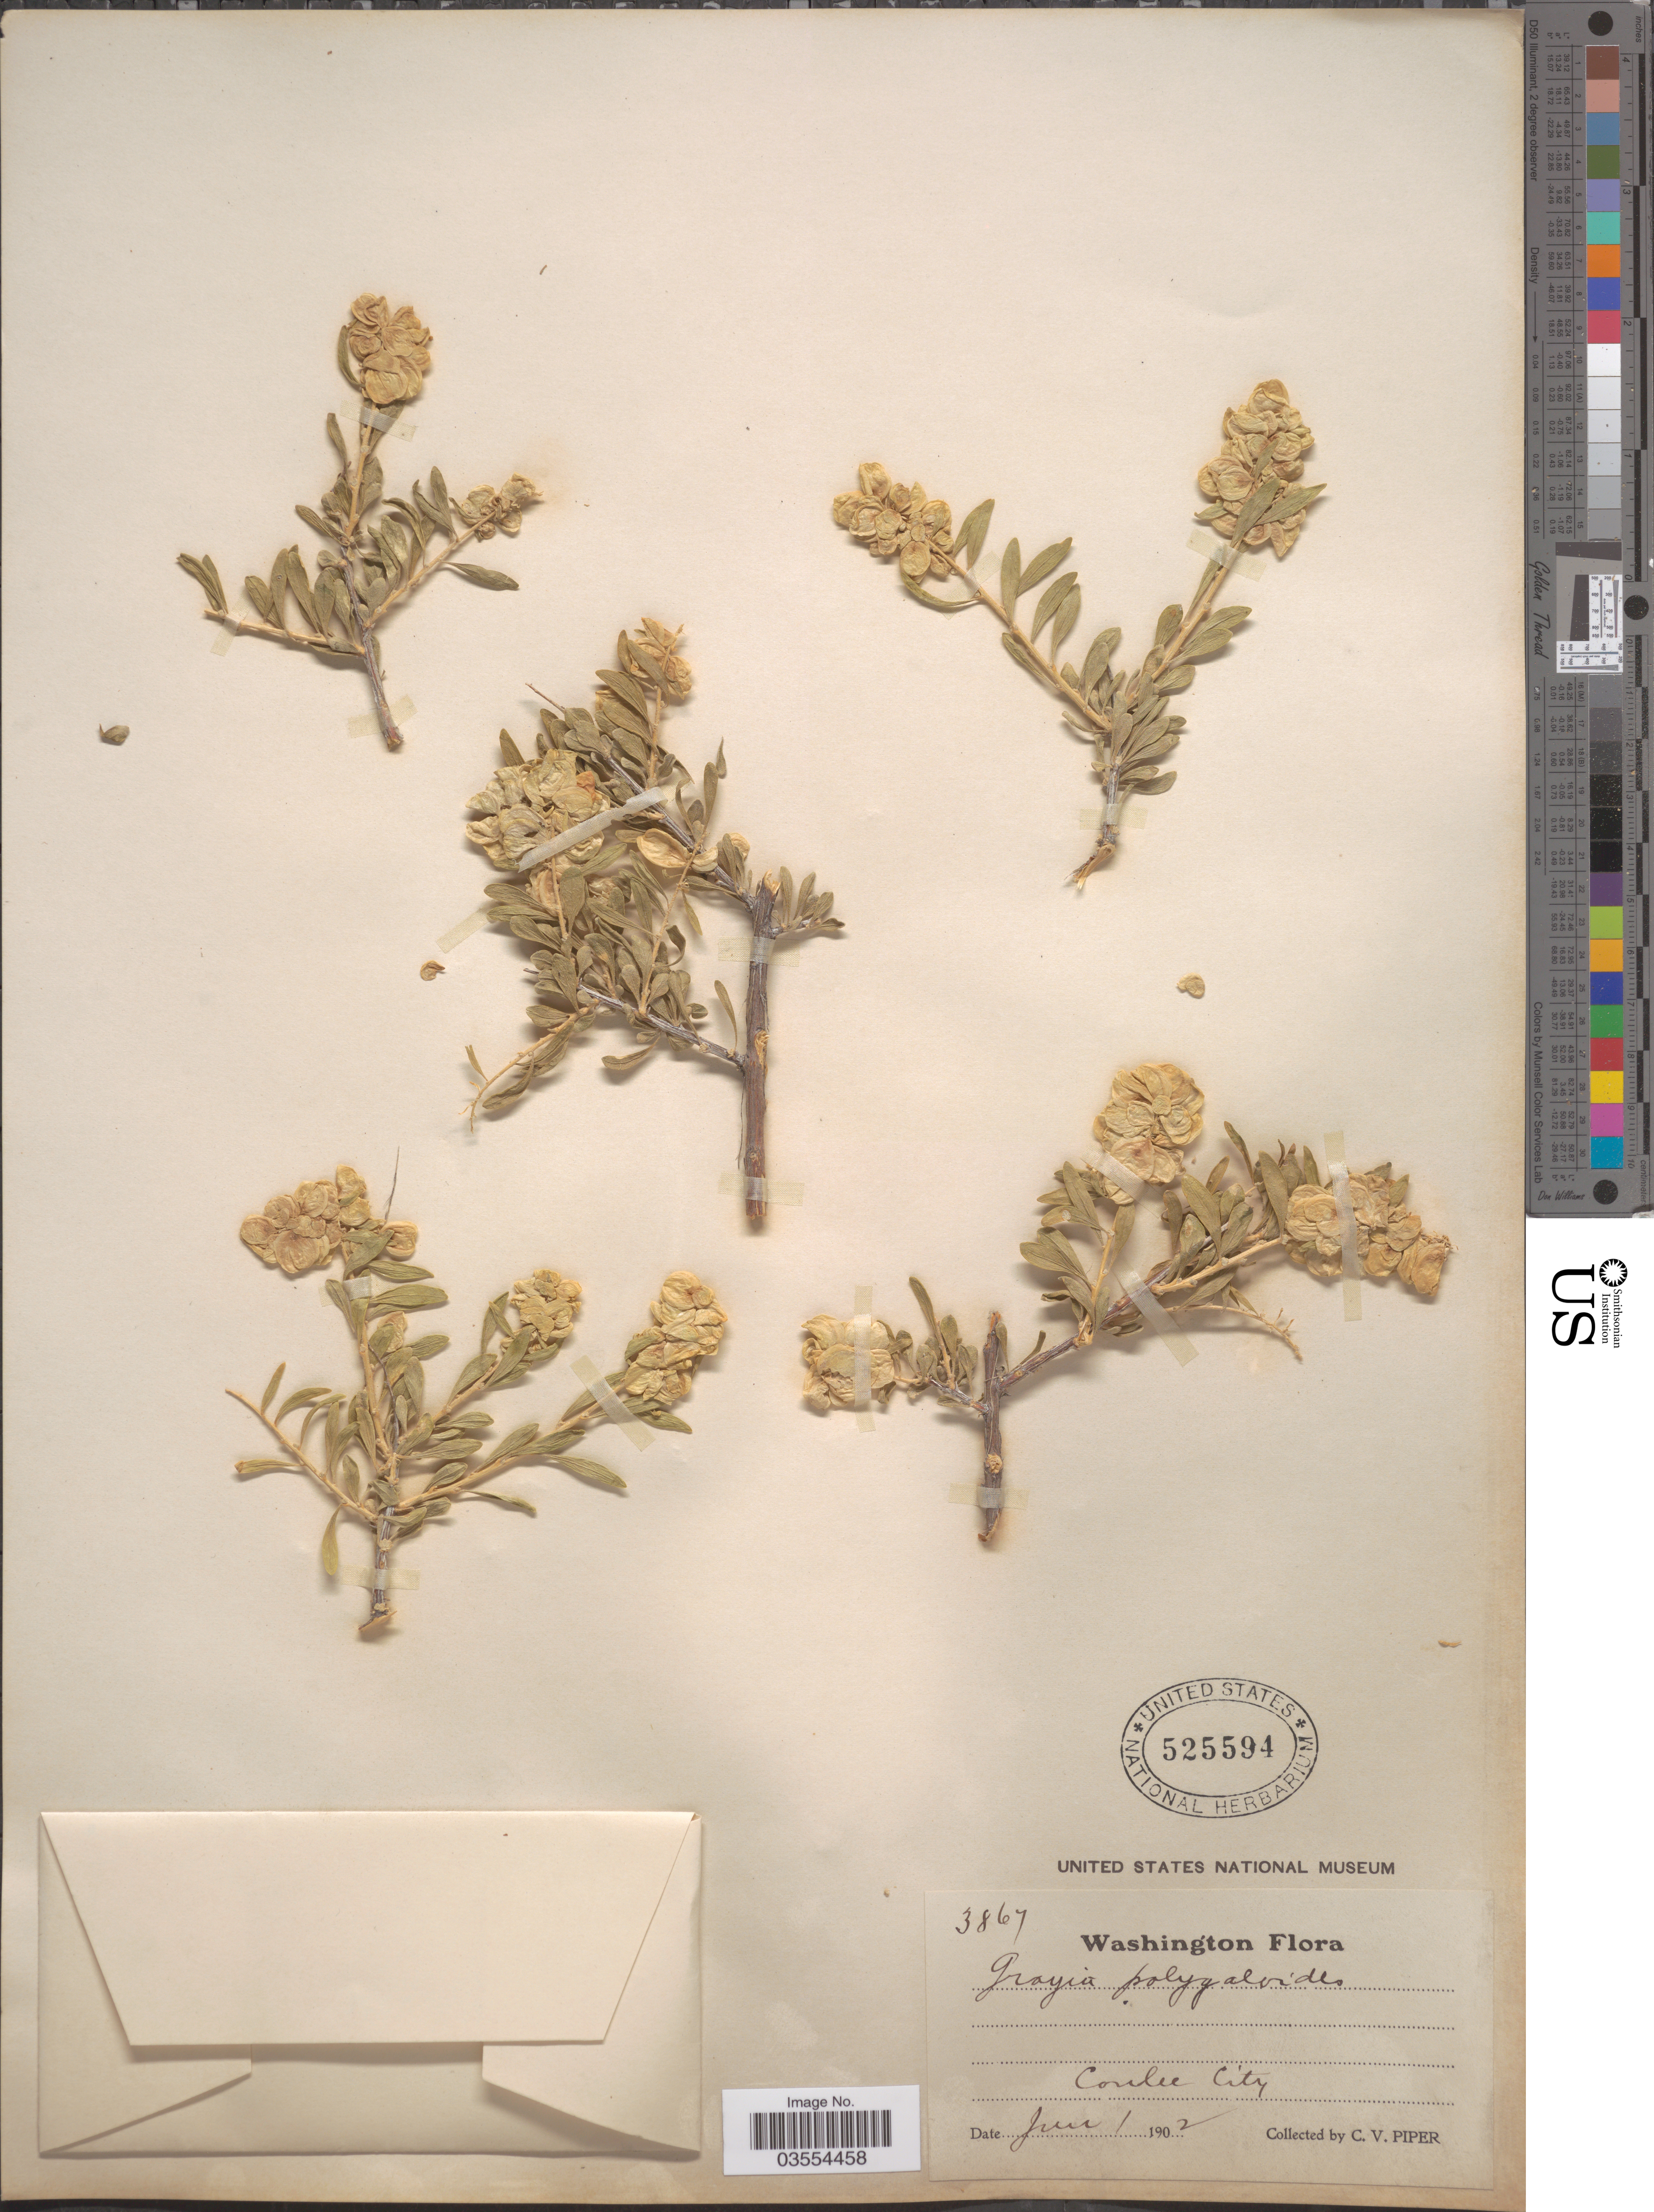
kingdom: Plantae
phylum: Tracheophyta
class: Magnoliopsida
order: Caryophyllales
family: Amaranthaceae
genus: Grayia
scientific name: Grayia spinosa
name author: (Hook.) Moq.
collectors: C. V. Piper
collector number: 3867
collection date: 1902-06-01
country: United States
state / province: Washington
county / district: Grant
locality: Coulee City.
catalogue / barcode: US 525594